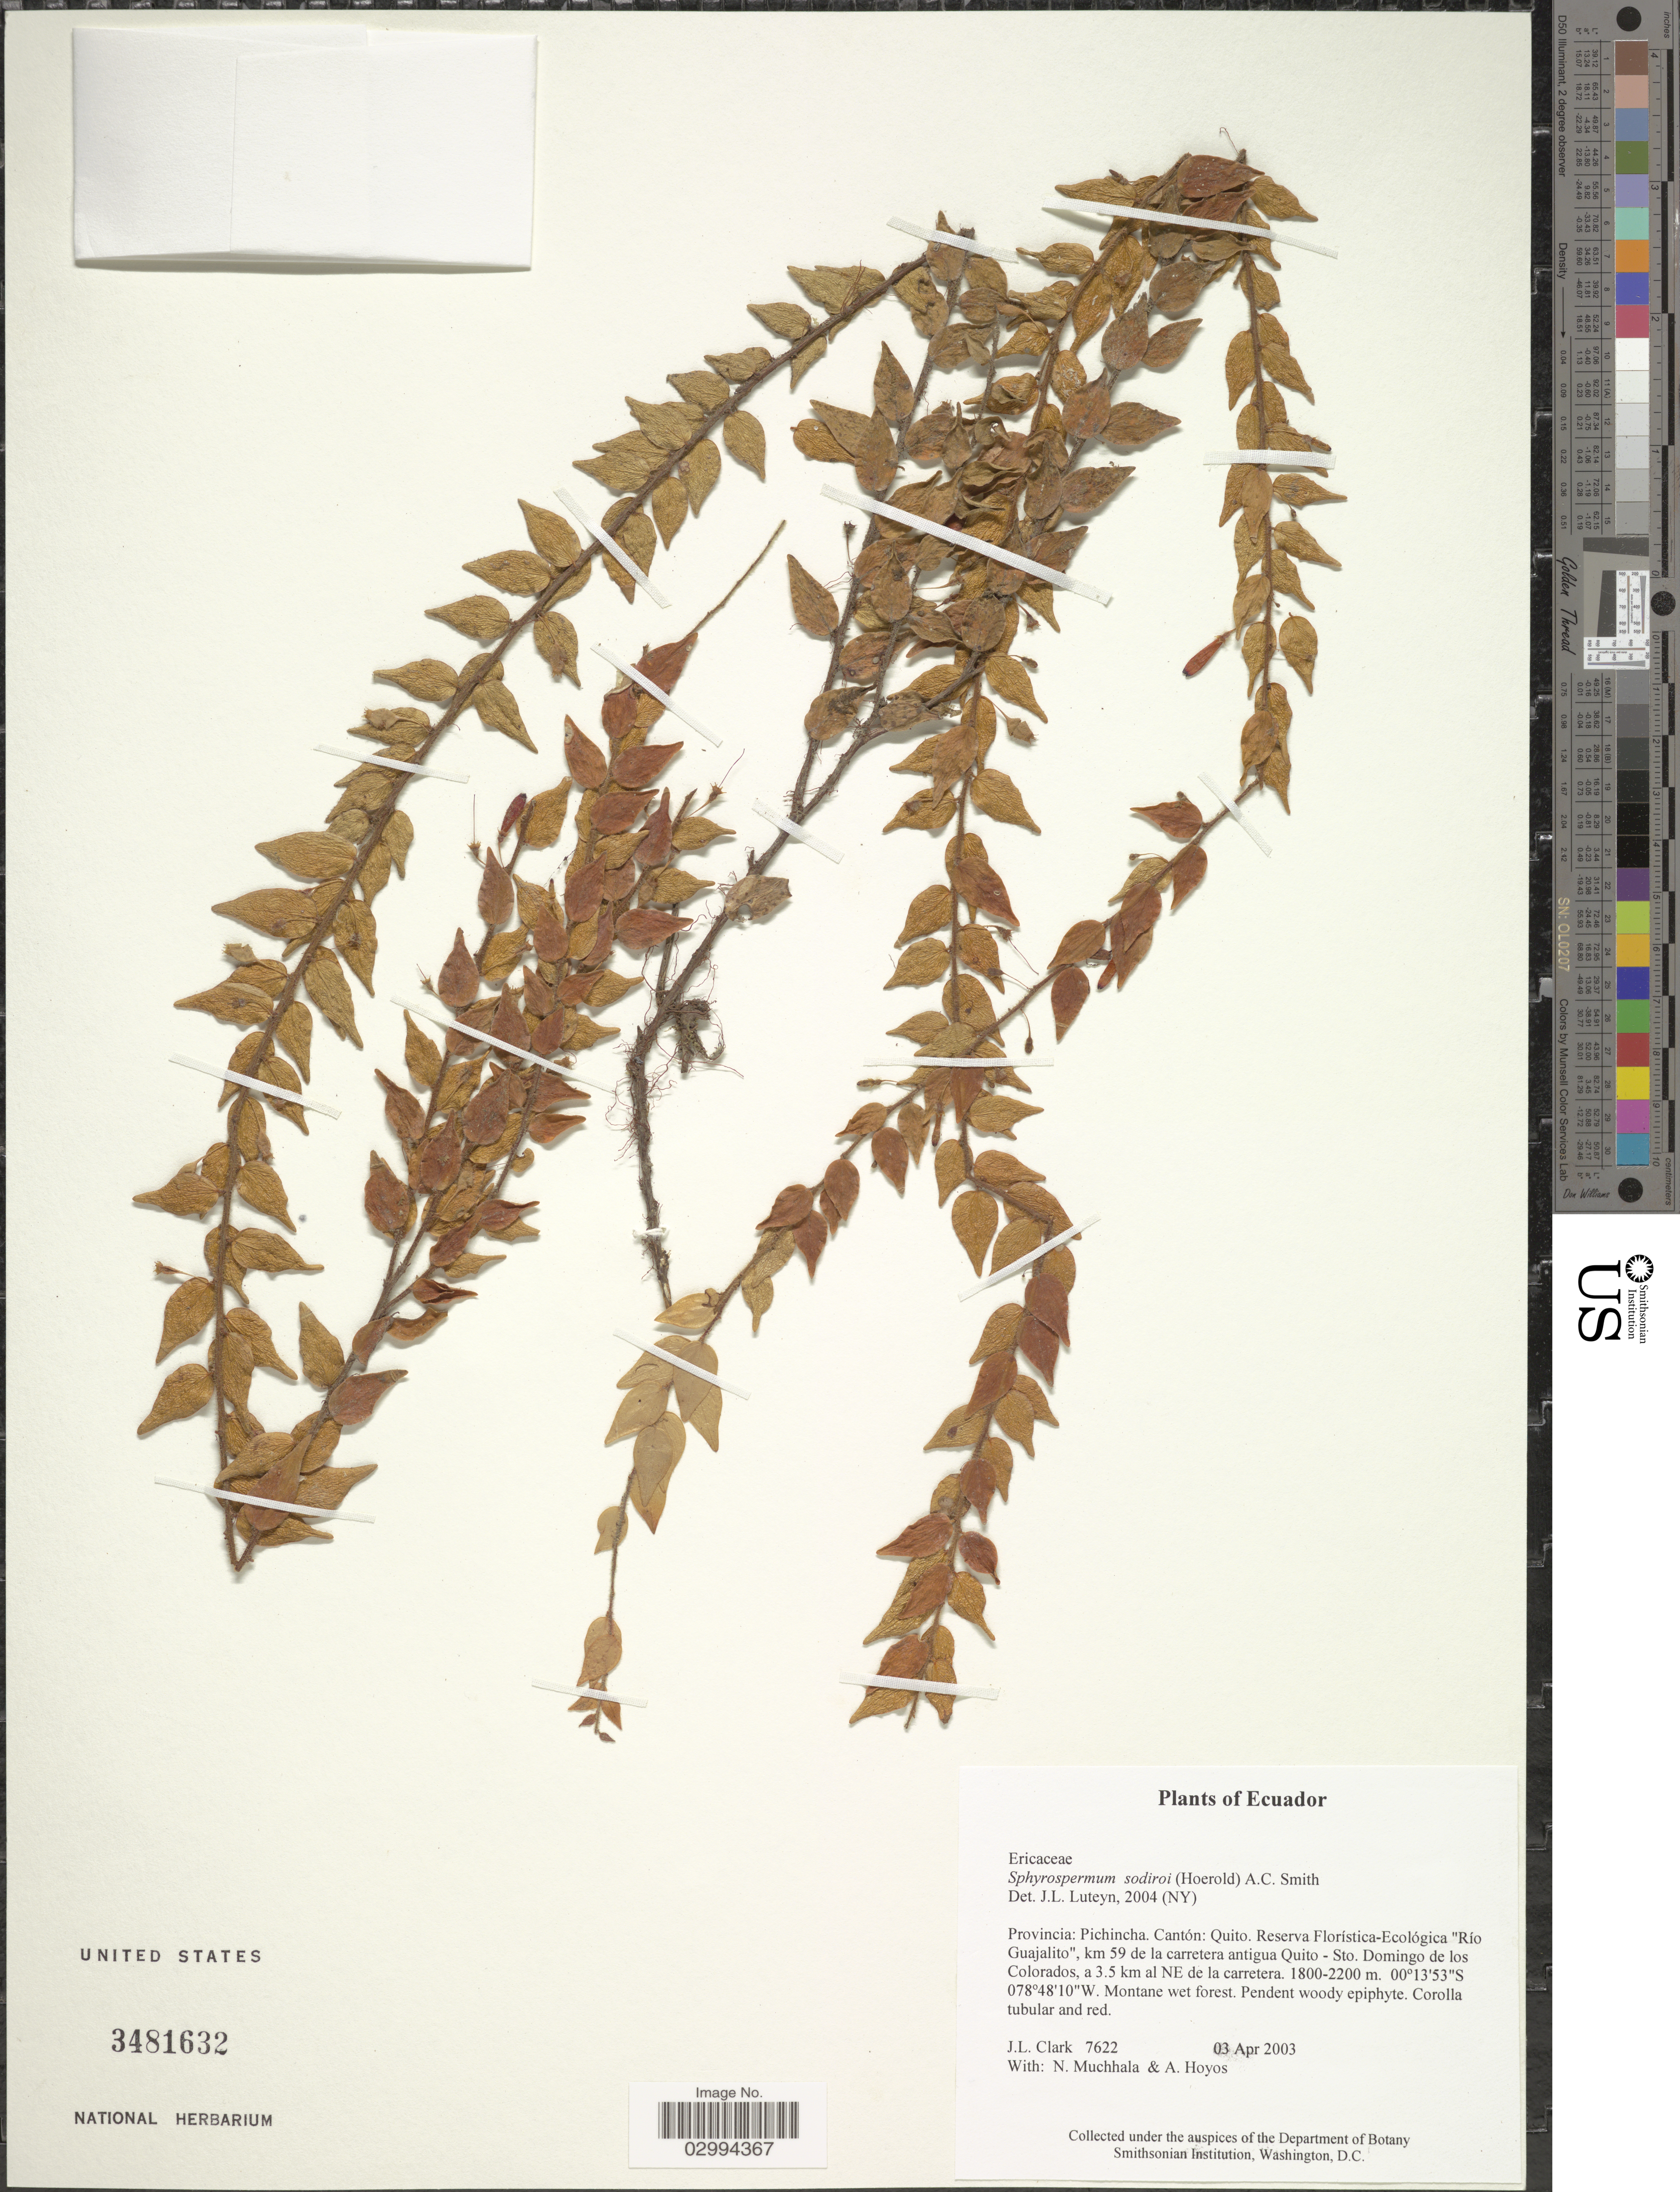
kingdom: Plantae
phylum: Tracheophyta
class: Magnoliopsida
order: Ericales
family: Ericaceae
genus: Sphyrospermum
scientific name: Sphyrospermum sodiroi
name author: (Hoerold) A.C. Sm.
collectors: J. L. Clark, N. Muchhala & A. Hoyos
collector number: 7622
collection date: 2003-04-03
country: Ecuador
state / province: Pichincha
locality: Cantón: Quito. Reserva Florística-Ecológica "Río Guajalito", km 59 de la carretera antigua Quito-Sto. Domingo de los Colorados, a 3.5 km al NE de la carretera.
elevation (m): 1800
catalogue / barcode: US 3481632